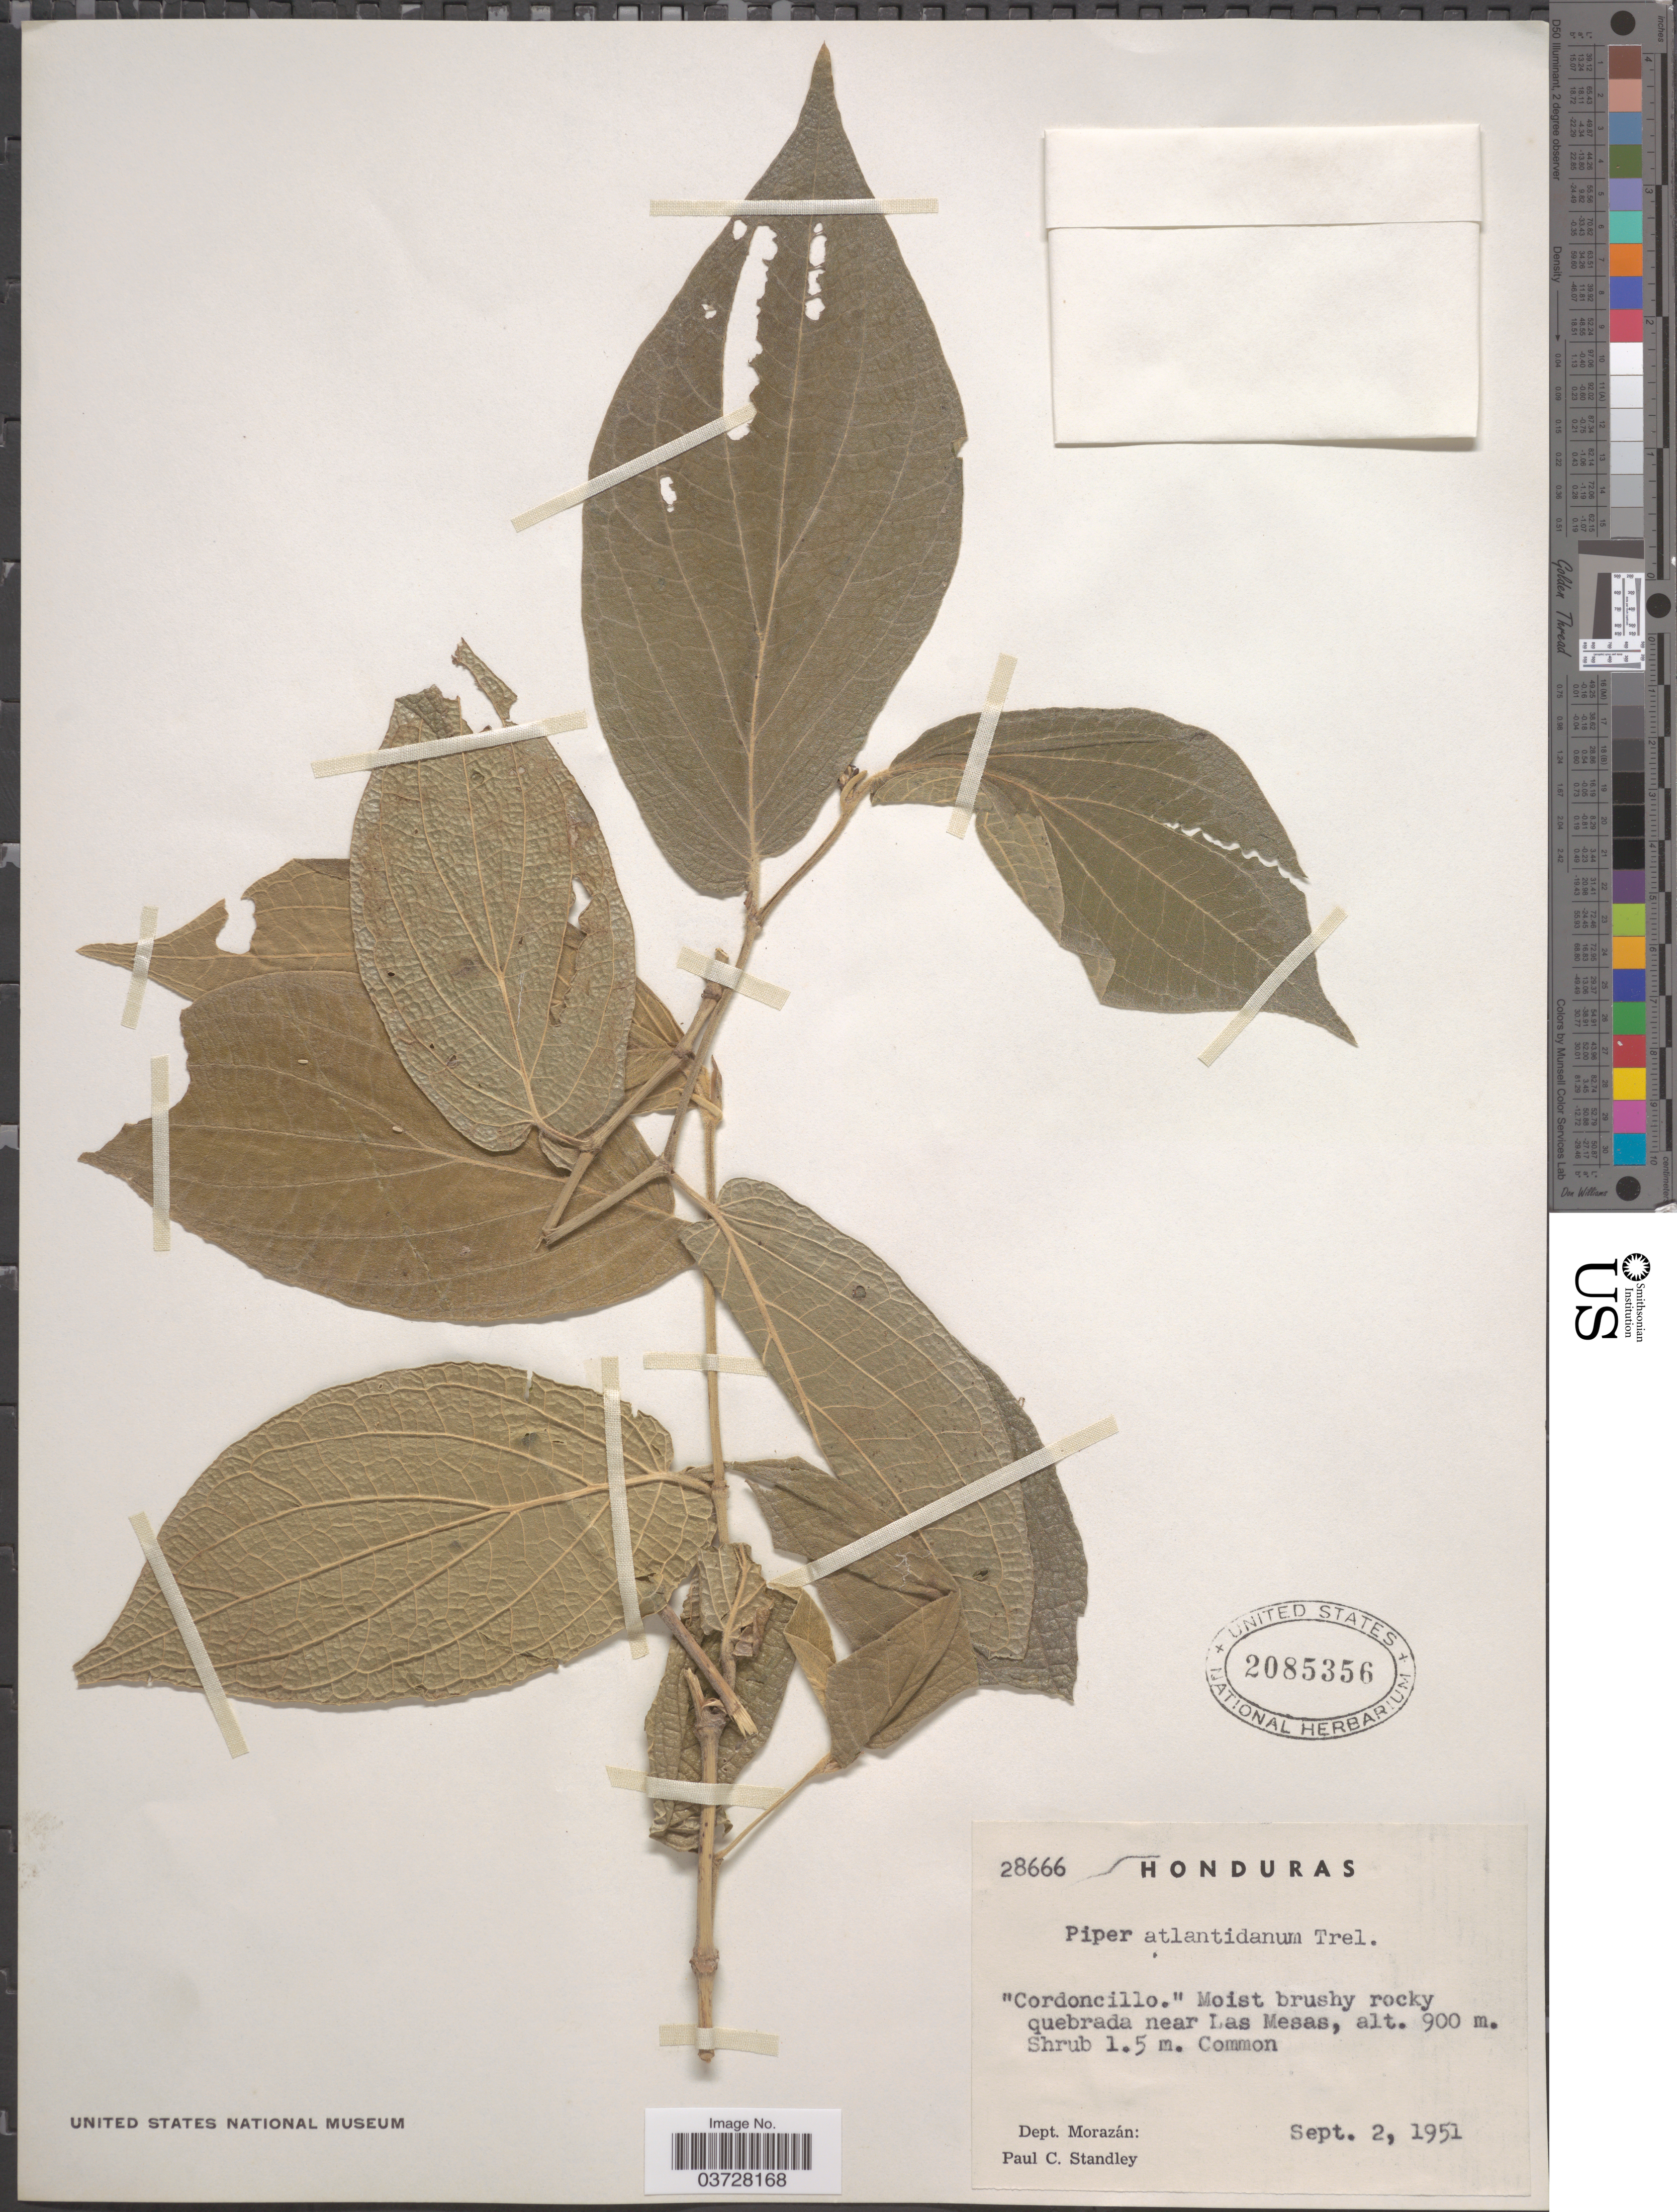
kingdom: Plantae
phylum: Tracheophyta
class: Magnoliopsida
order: Piperales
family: Piperaceae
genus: Piper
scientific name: Piper atlantidanum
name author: Trel.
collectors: P. C. Standley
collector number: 28666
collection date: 1951-09-02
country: Honduras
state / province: Fco. Morazán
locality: Moist brushy rocky quebrada near Las Mesas. Dept. Morazán.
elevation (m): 900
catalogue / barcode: US 2085356